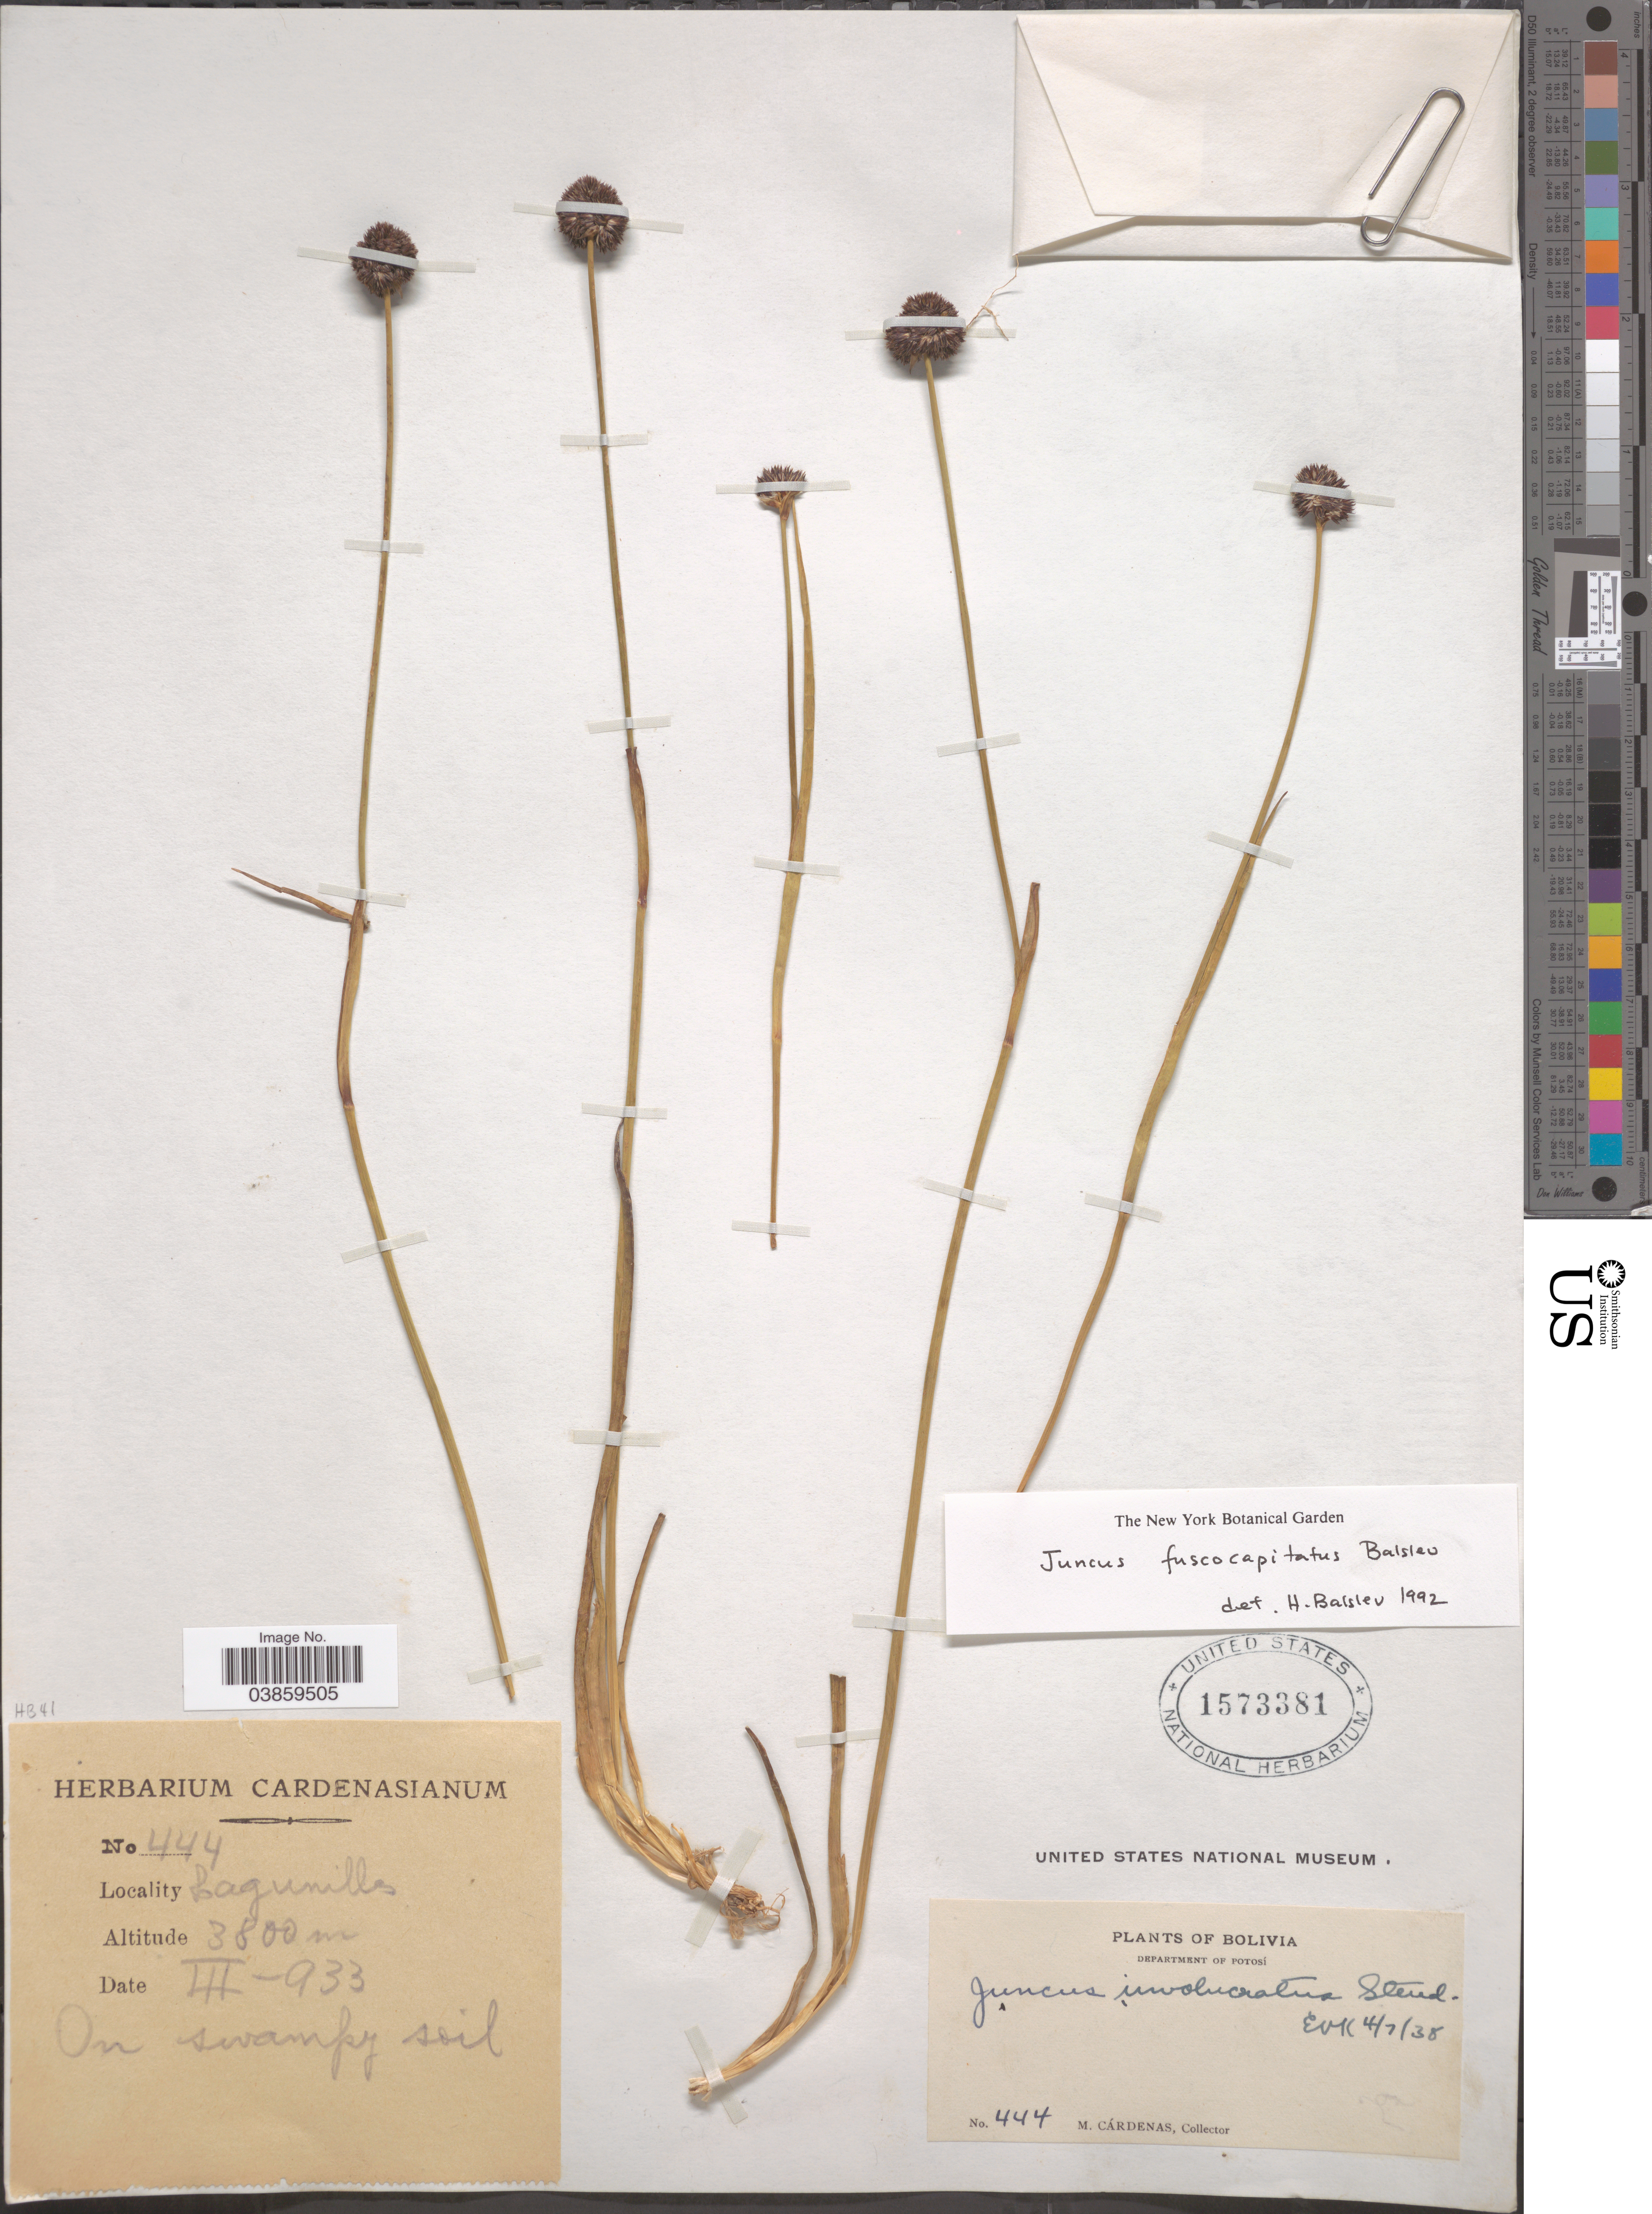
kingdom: Plantae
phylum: Tracheophyta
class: Liliopsida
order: Poales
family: Juncaceae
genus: Juncus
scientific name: Juncus fuscocapitatus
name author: Balslev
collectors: M. Cárdenas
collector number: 444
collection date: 1933-03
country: Bolivia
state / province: Potosi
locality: Department of Potosí. Lagunillas.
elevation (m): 3800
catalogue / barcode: US 1573381